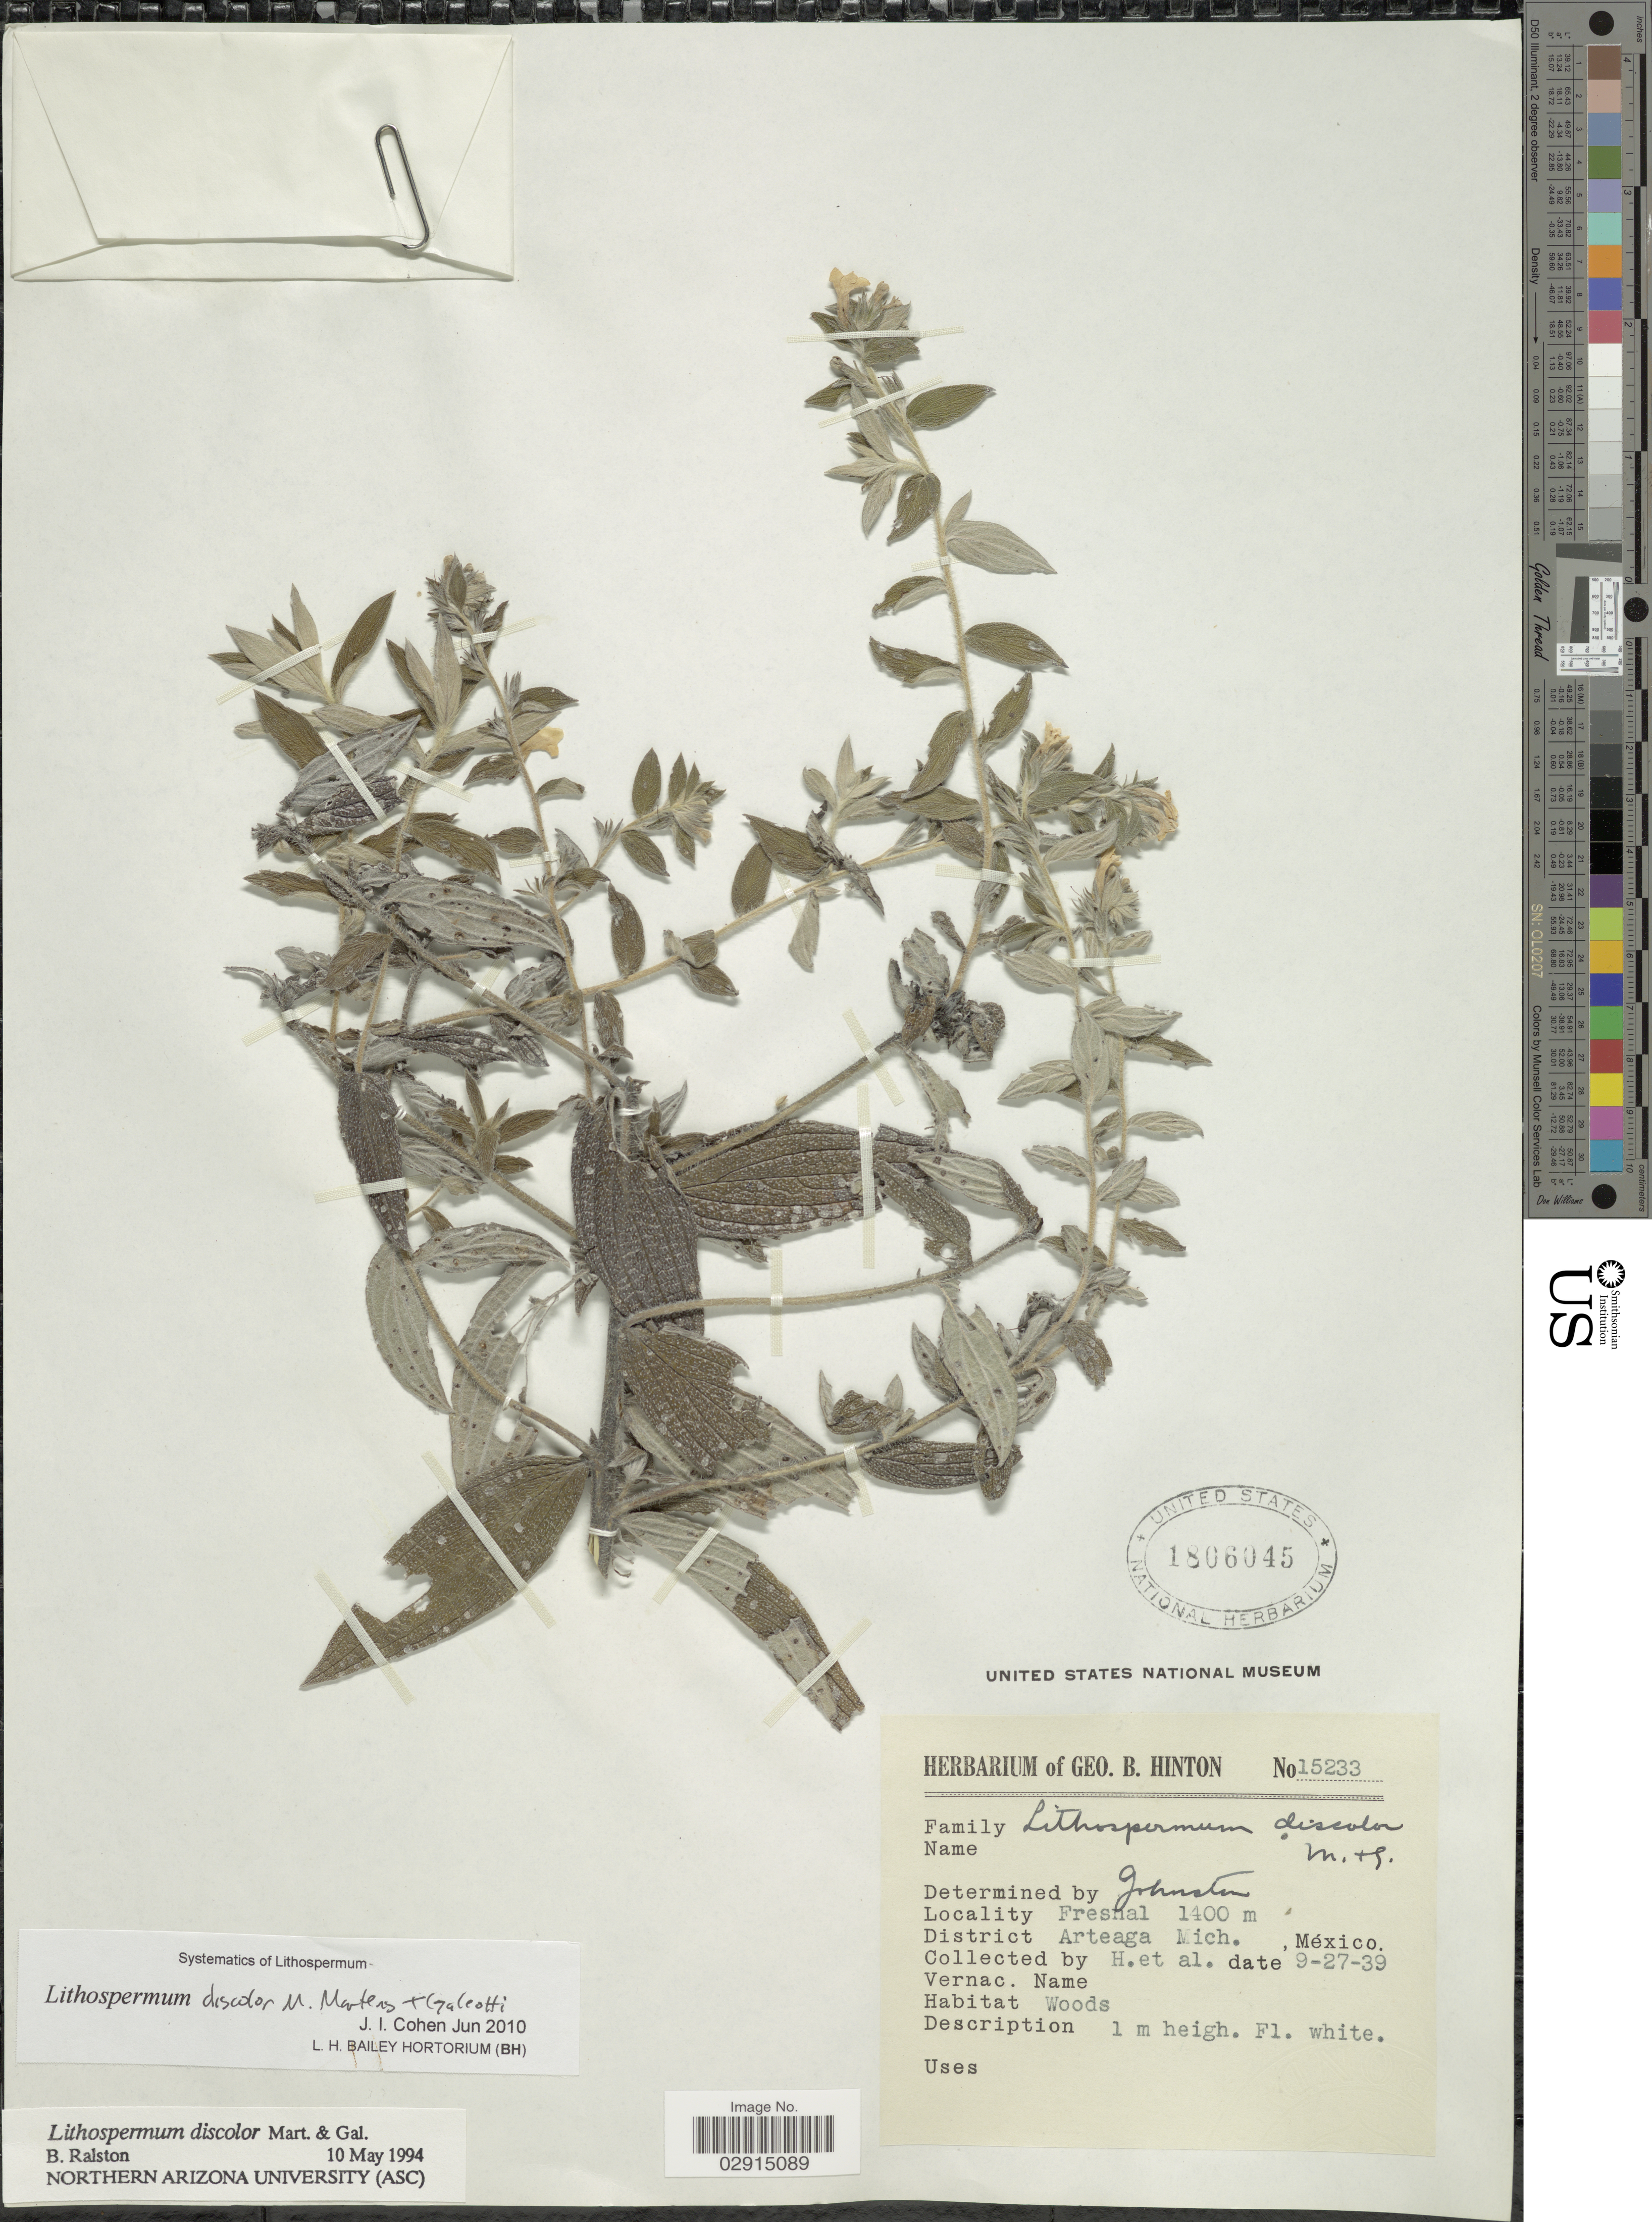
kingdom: Plantae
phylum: Tracheophyta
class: Magnoliopsida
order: Boraginales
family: Boraginaceae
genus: Lithospermum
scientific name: Lithospermum discolor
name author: M. Martens & Galeotti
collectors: G. B. Hinton & et al.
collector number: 15233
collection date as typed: Transcribed d/m/y: 27/9/39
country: Mexico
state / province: Michoacán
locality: Fresnal, District Arteaga.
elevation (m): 1400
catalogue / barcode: US 1806045